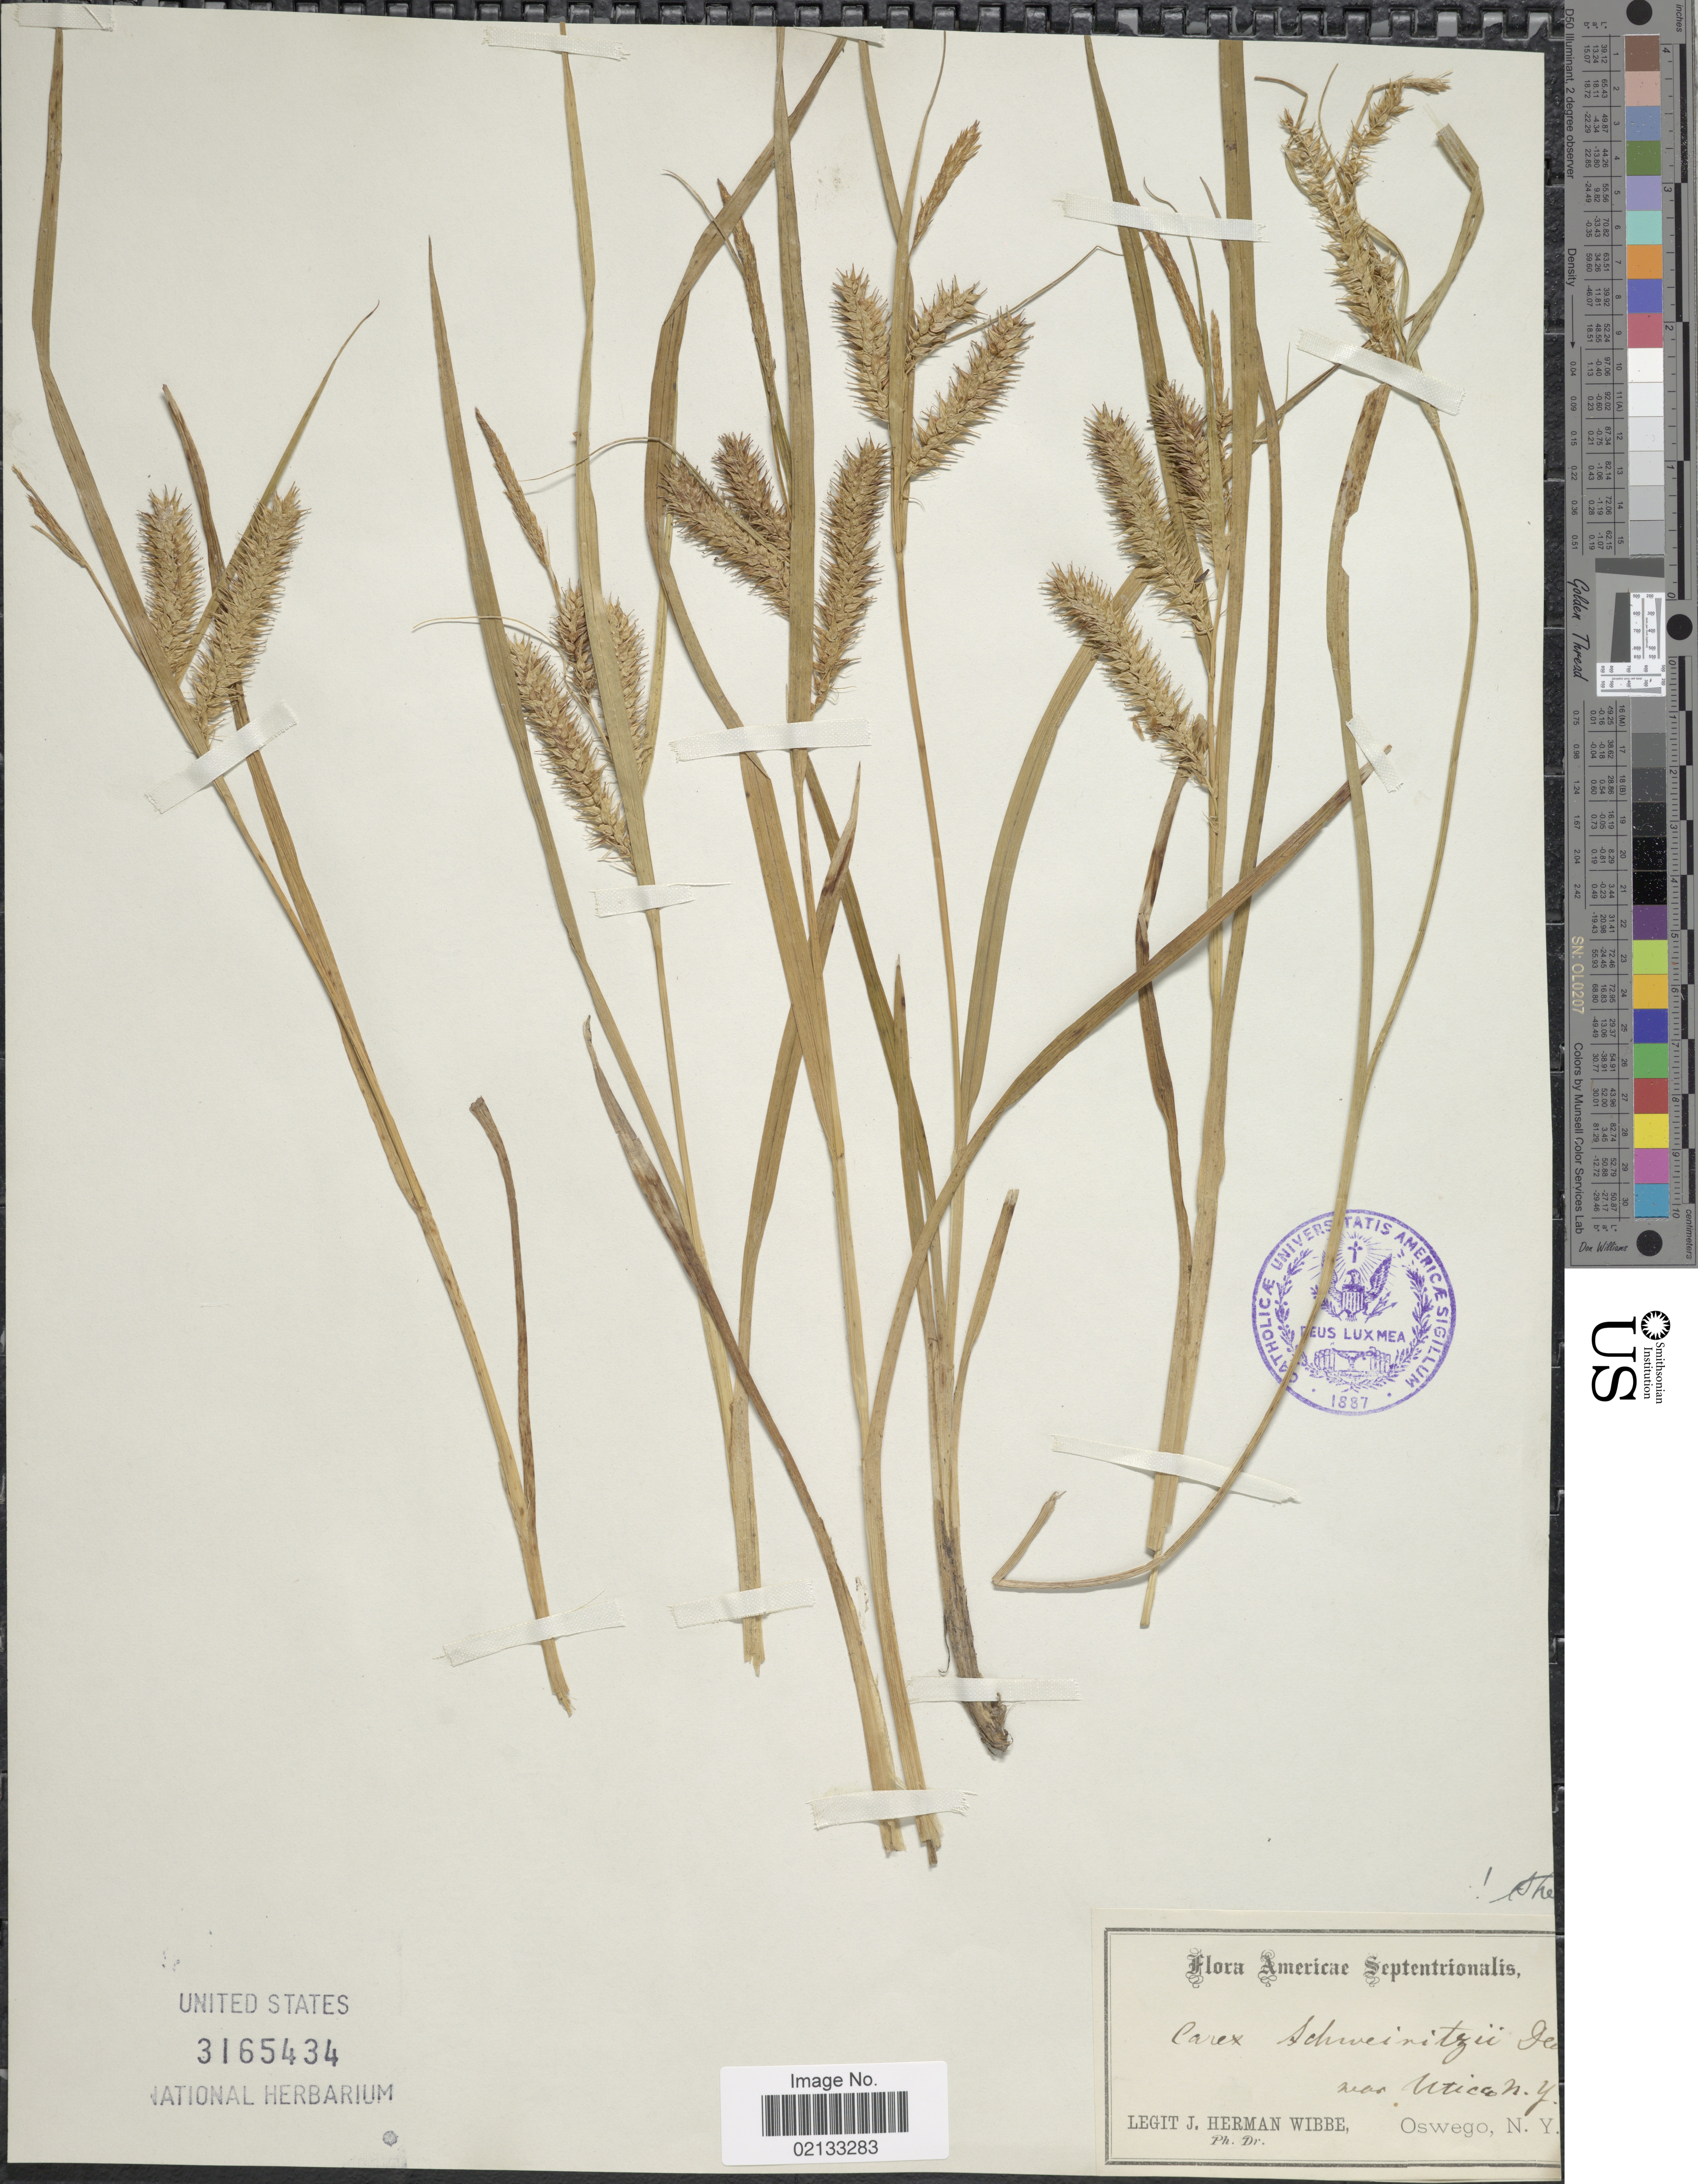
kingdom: Plantae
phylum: Tracheophyta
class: Liliopsida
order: Poales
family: Cyperaceae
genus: Carex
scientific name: Carex schweinitzii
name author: Dewey ex Schwein.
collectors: J. Wibbe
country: United States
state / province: New York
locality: Near Utica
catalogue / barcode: US 3165434